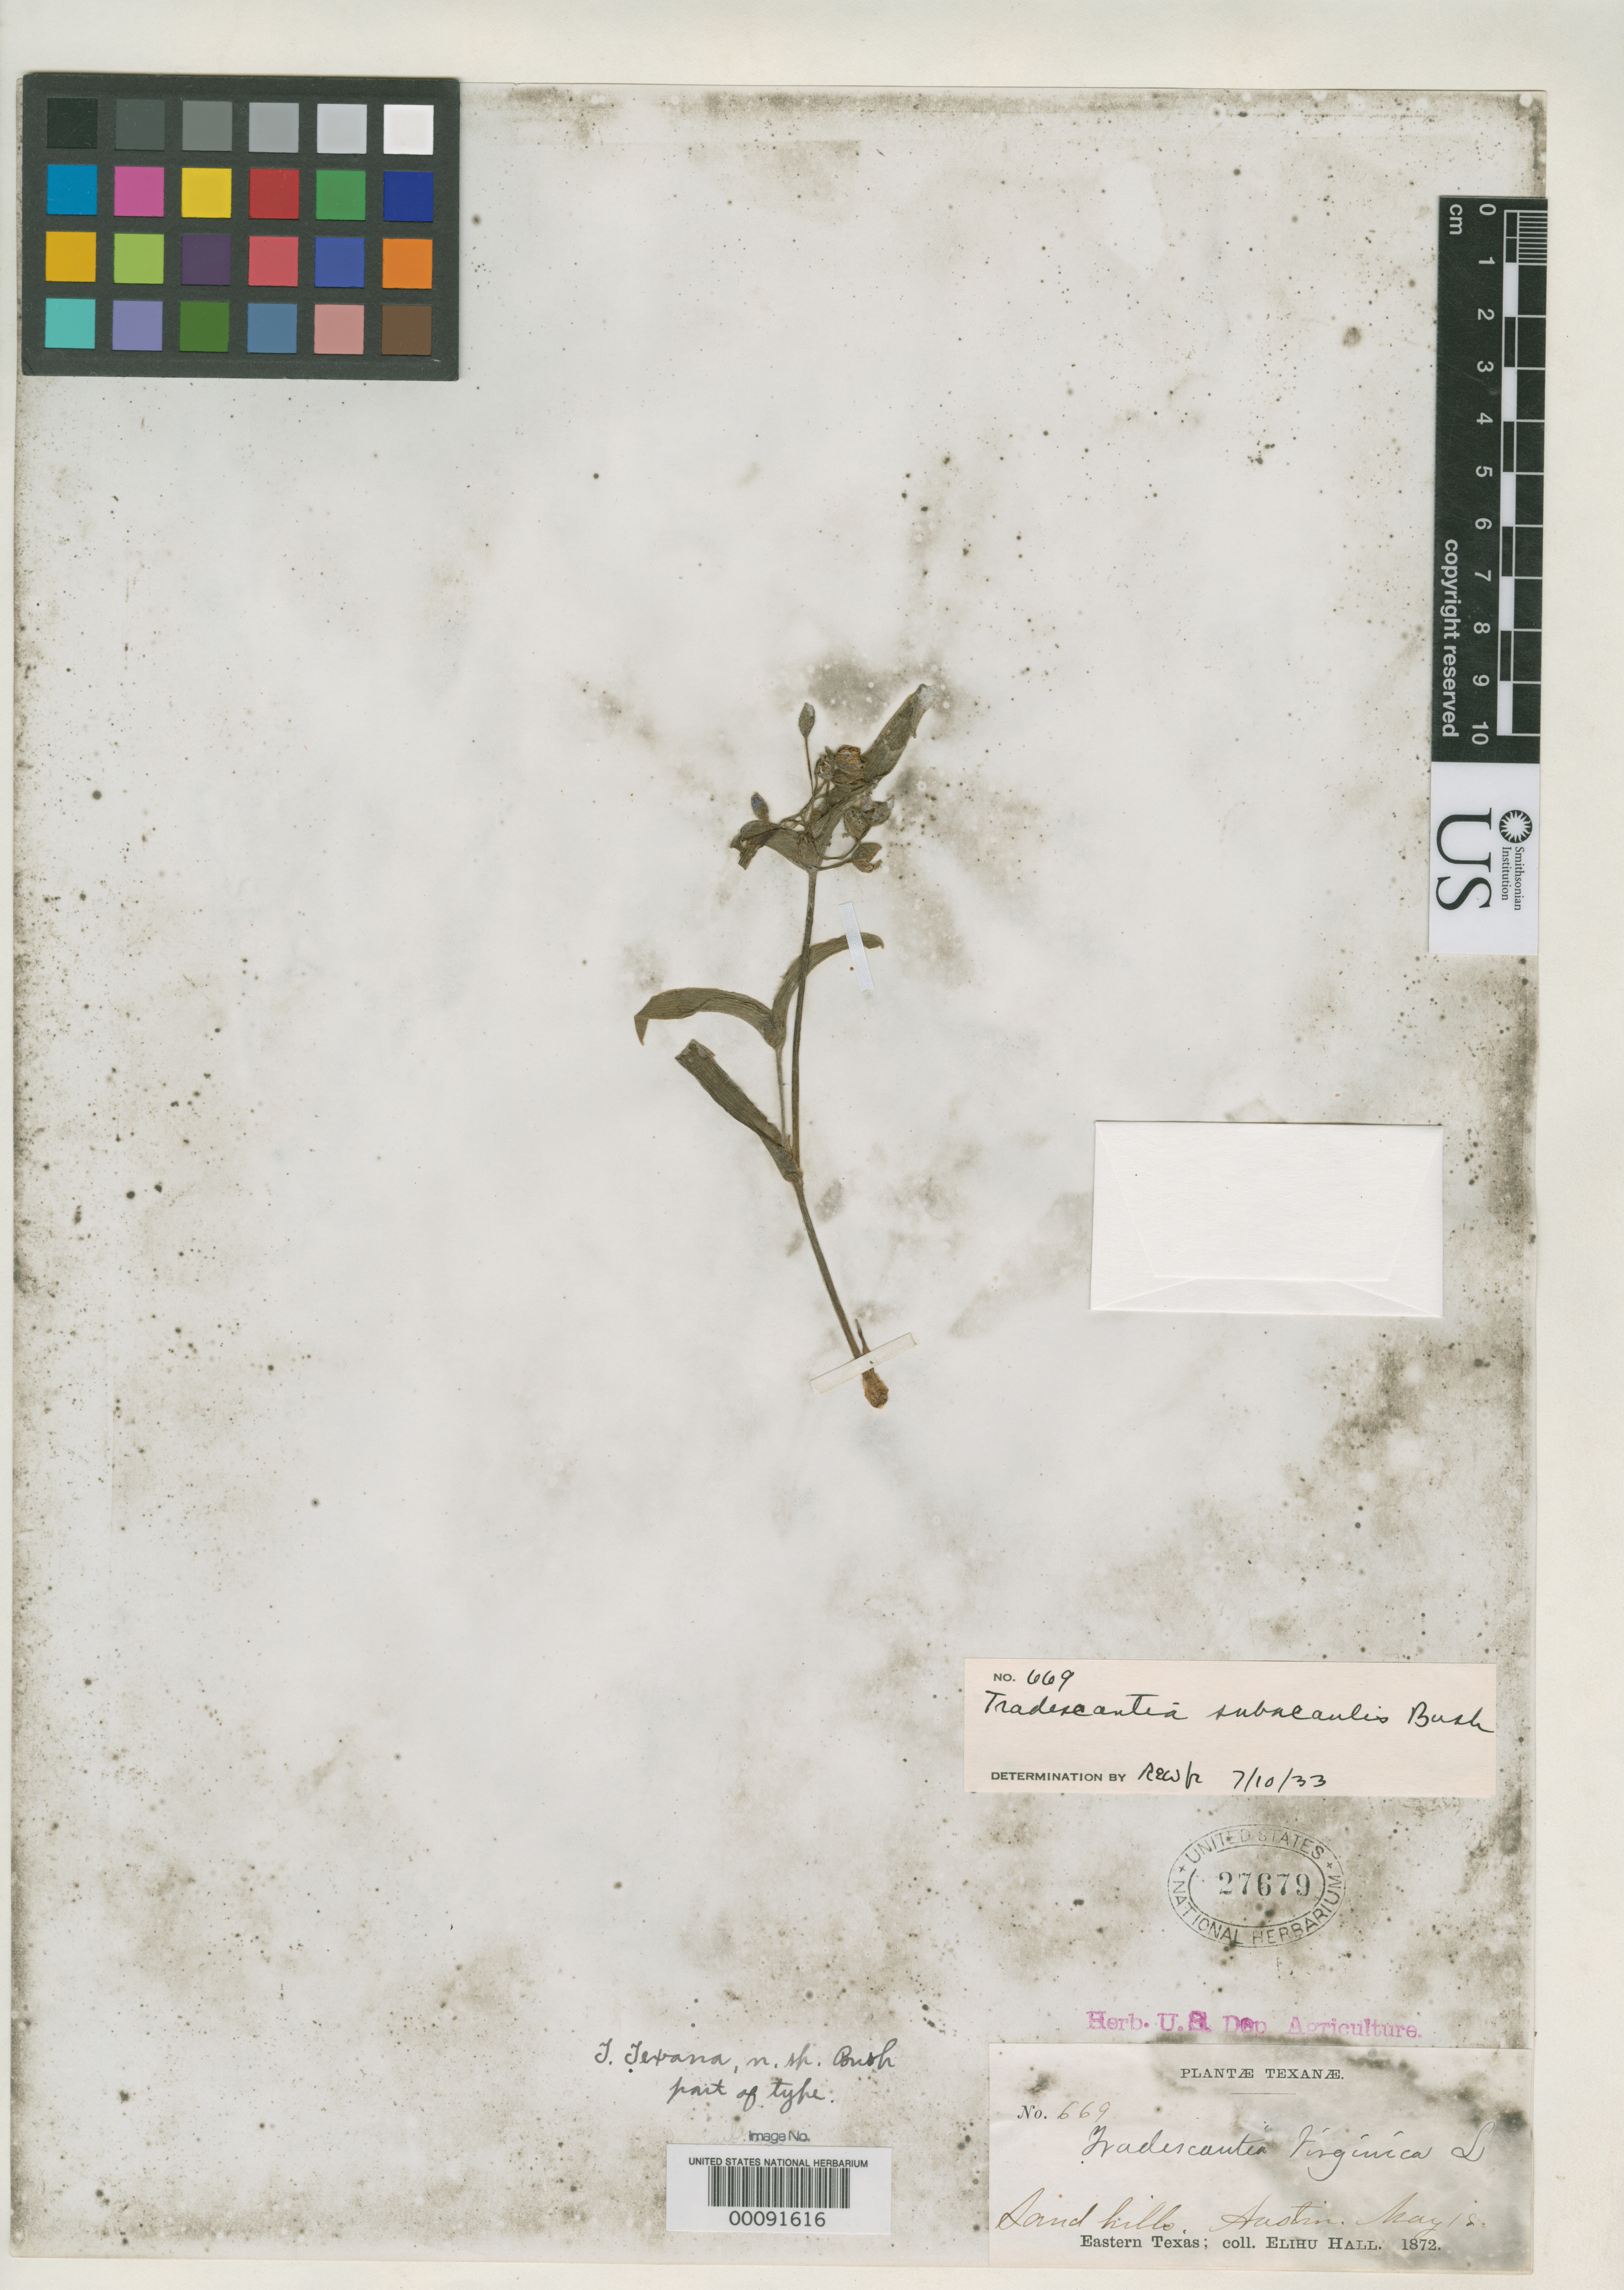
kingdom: Plantae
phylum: Tracheophyta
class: Liliopsida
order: Commelinales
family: Commelinaceae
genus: Tradescantia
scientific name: Tradescantia texana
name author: Bush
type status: Type Collection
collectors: E. Hall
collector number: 669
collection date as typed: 18 May 1872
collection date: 1872-05-18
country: United States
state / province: Texas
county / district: Travis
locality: Austin.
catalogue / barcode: US 27679